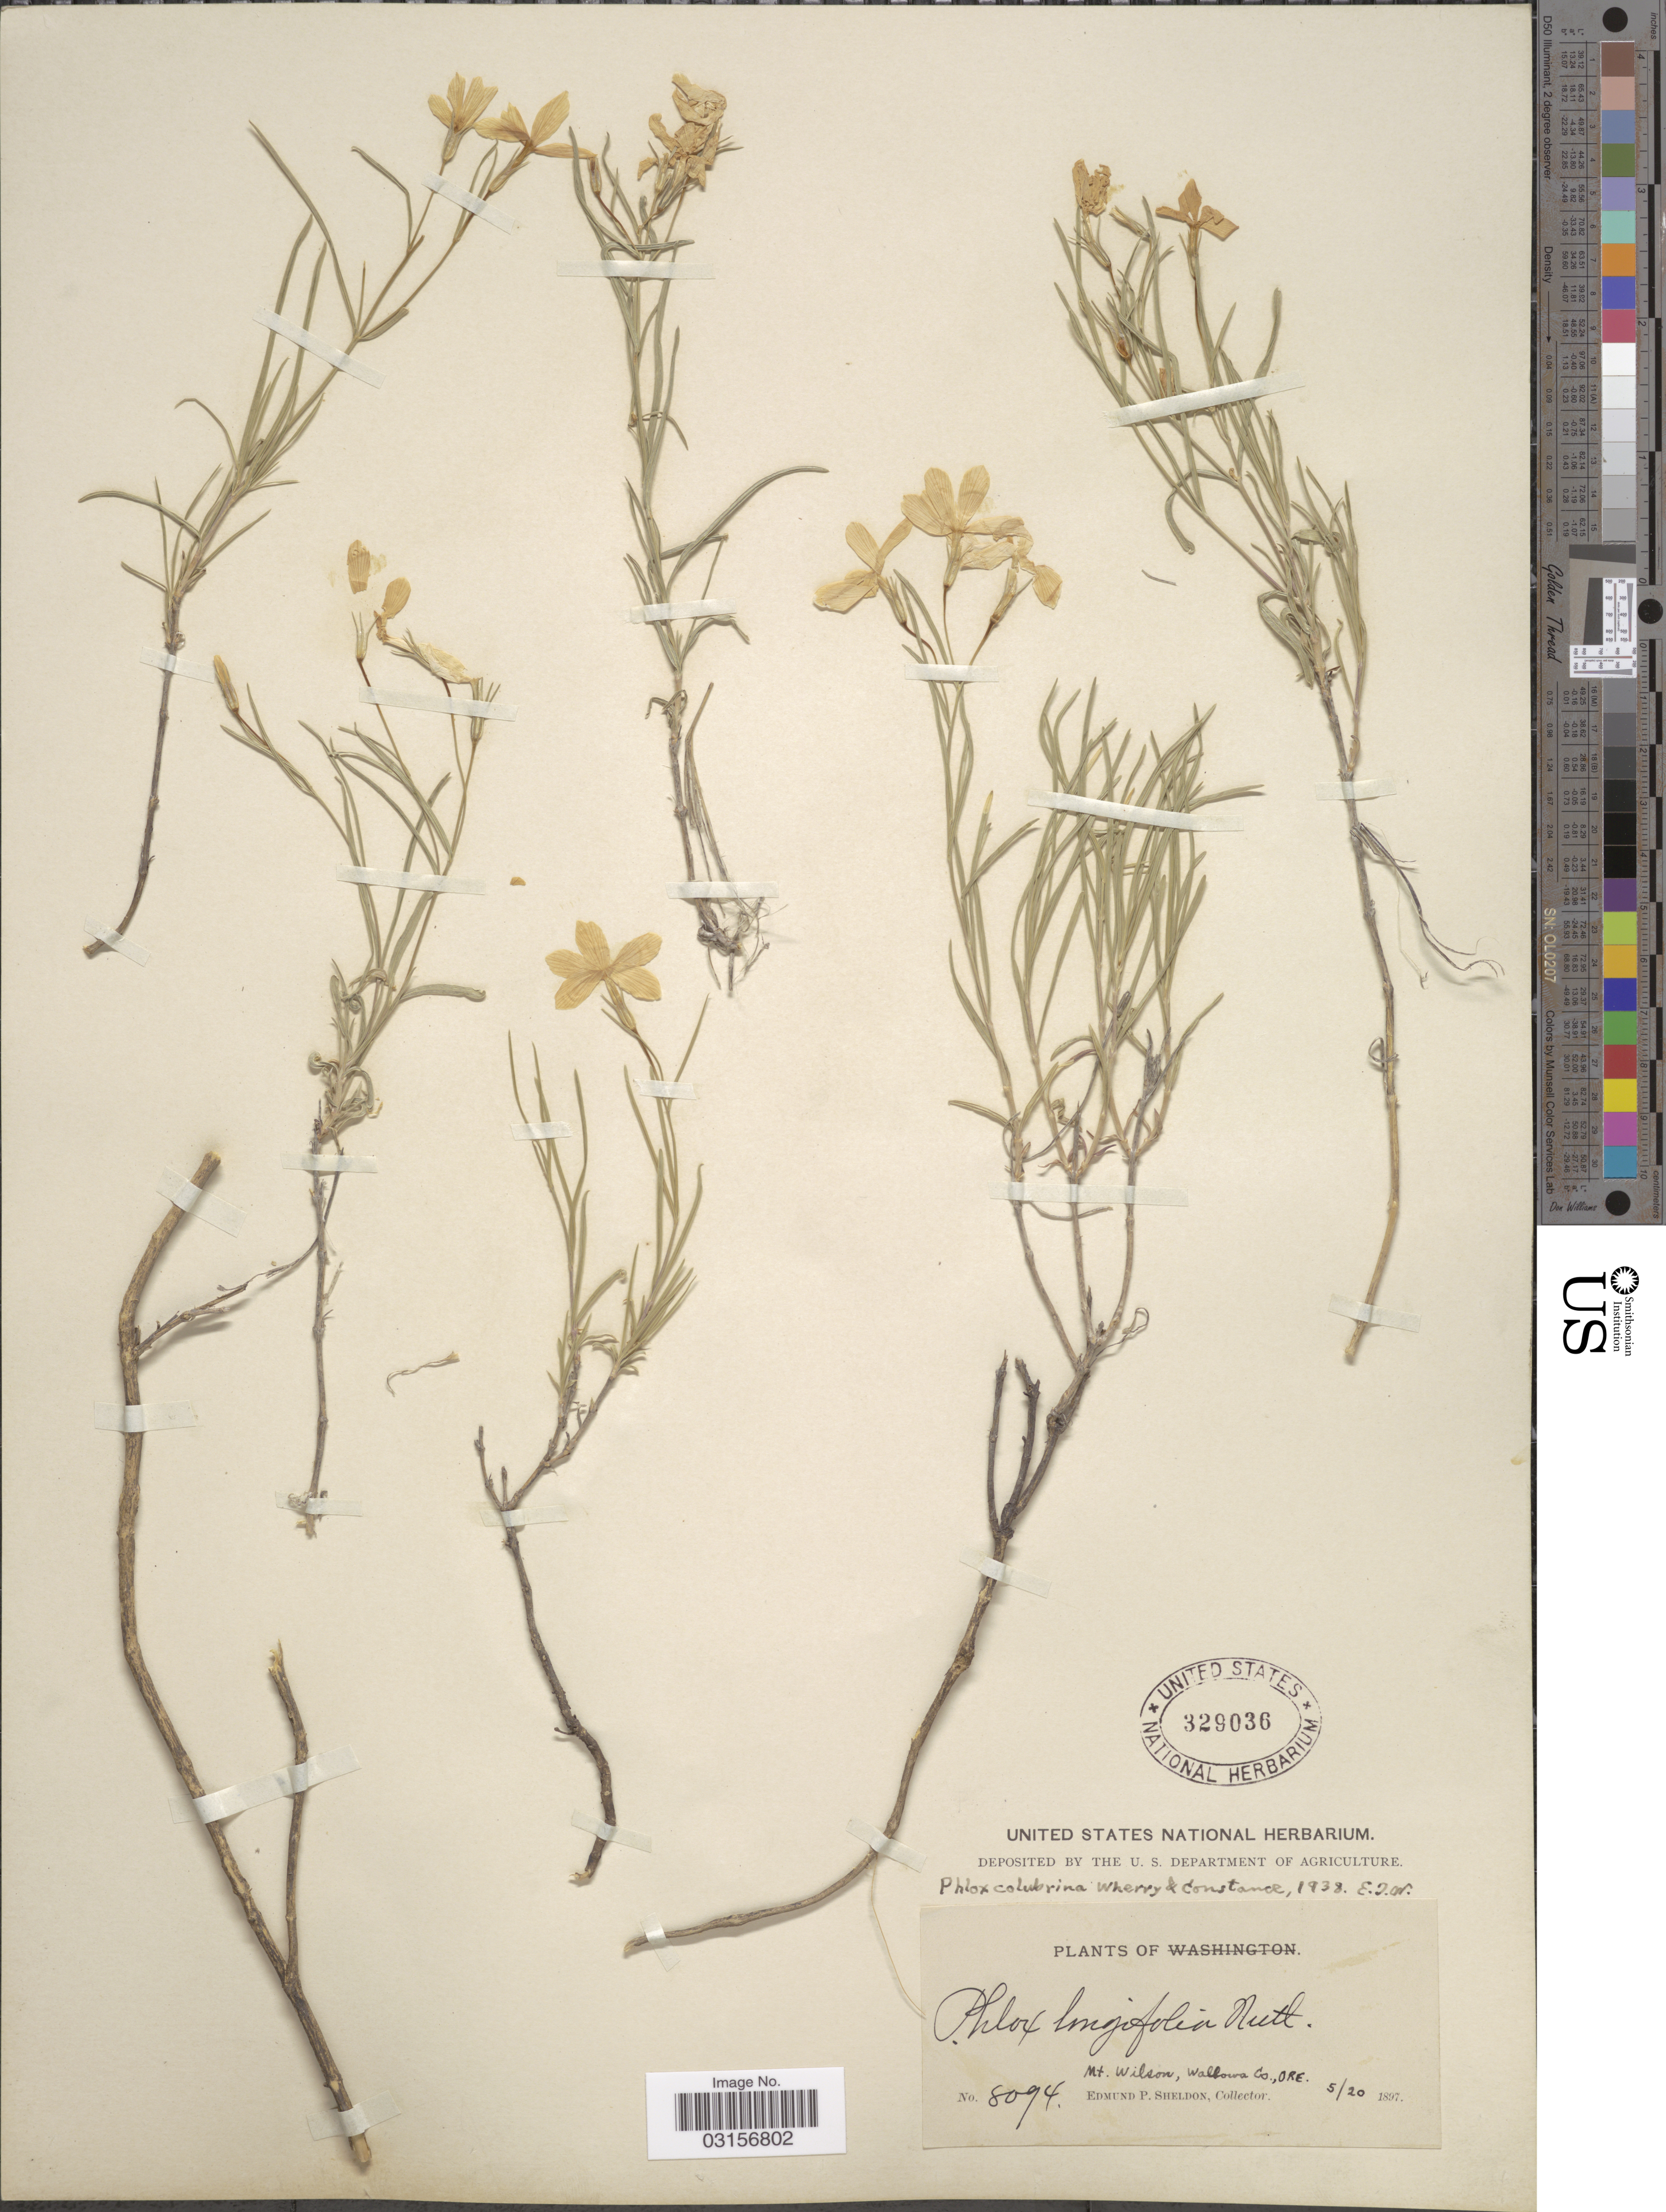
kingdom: Plantae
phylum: Tracheophyta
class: Magnoliopsida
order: Ericales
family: Polemoniaceae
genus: Phlox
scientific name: Phlox colubrina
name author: Wherry & Constance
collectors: E. P. Sheldon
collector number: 8094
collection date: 1897-05-20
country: United States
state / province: Oregon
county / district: Wallowa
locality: Mt. Wilson, Wallowa Co., Ore.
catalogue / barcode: US 329036